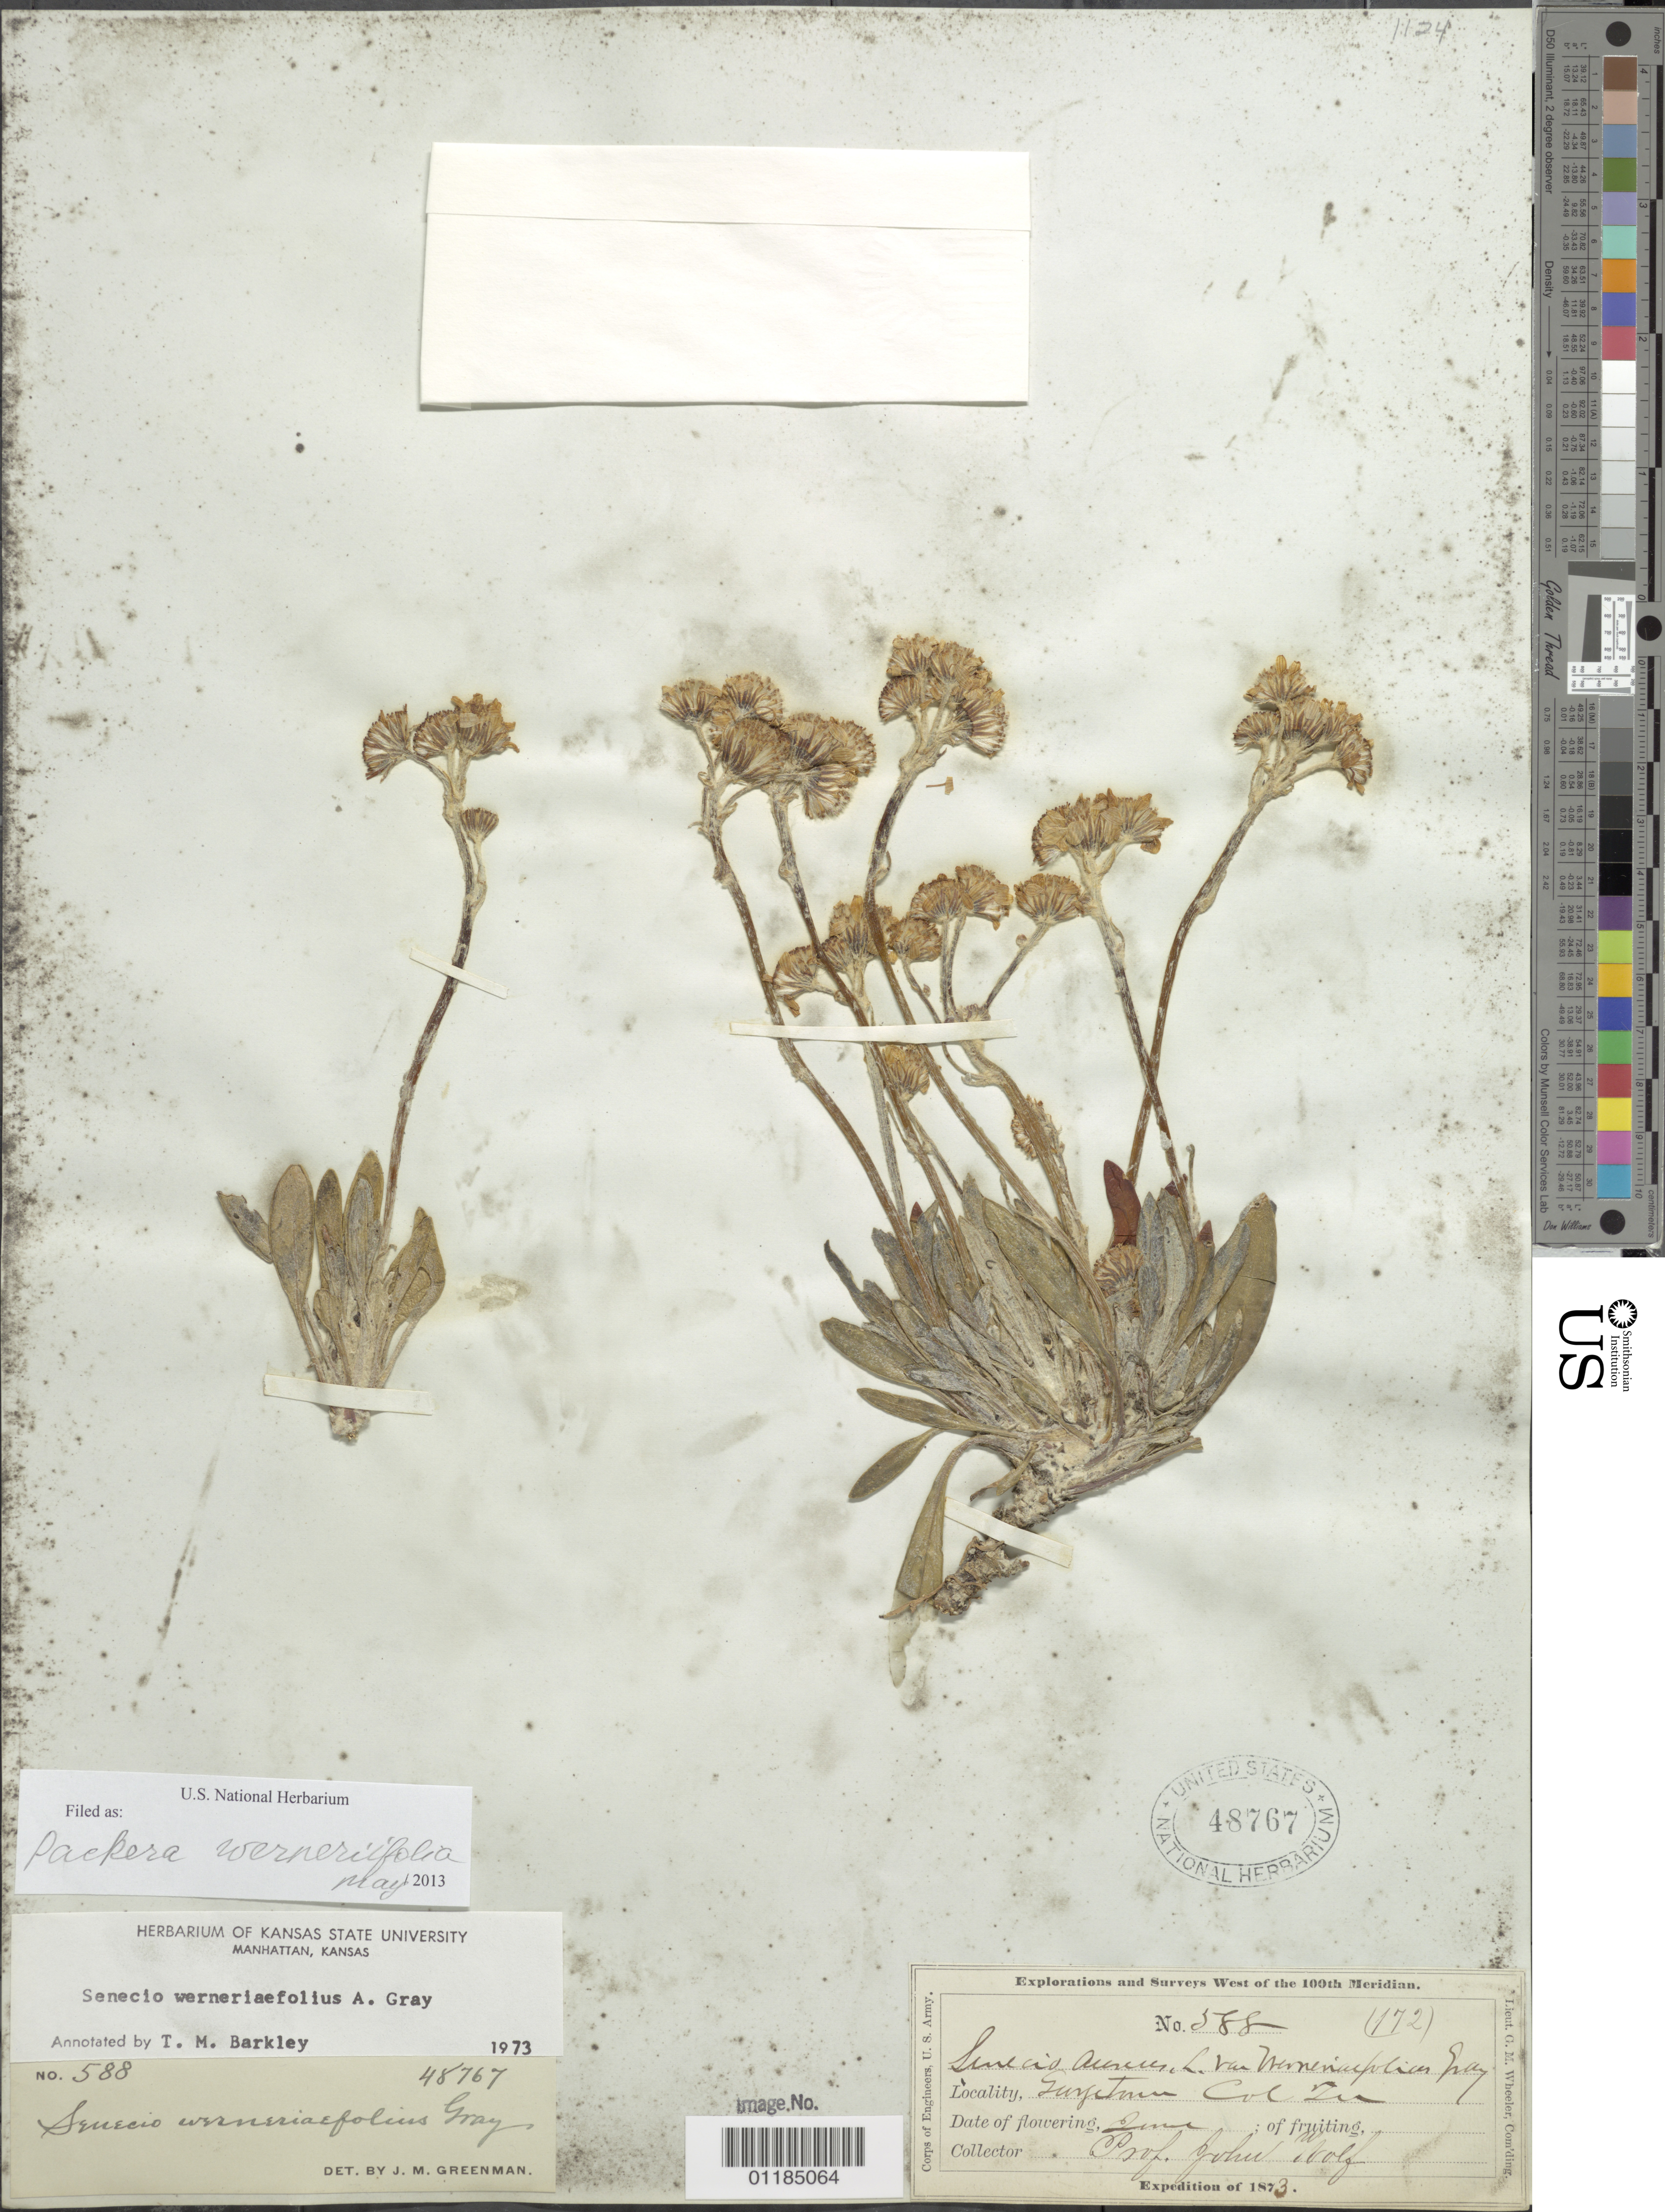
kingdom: Plantae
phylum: Tracheophyta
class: Magnoliopsida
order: Asterales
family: Asteraceae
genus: Packera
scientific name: Packera werneriifolia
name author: (A. Gray) W.A. Weber & Á. Löve ex Trock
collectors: J. Wolf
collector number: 588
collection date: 1873-06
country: United States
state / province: Colorado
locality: Georgetown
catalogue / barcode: US 48767